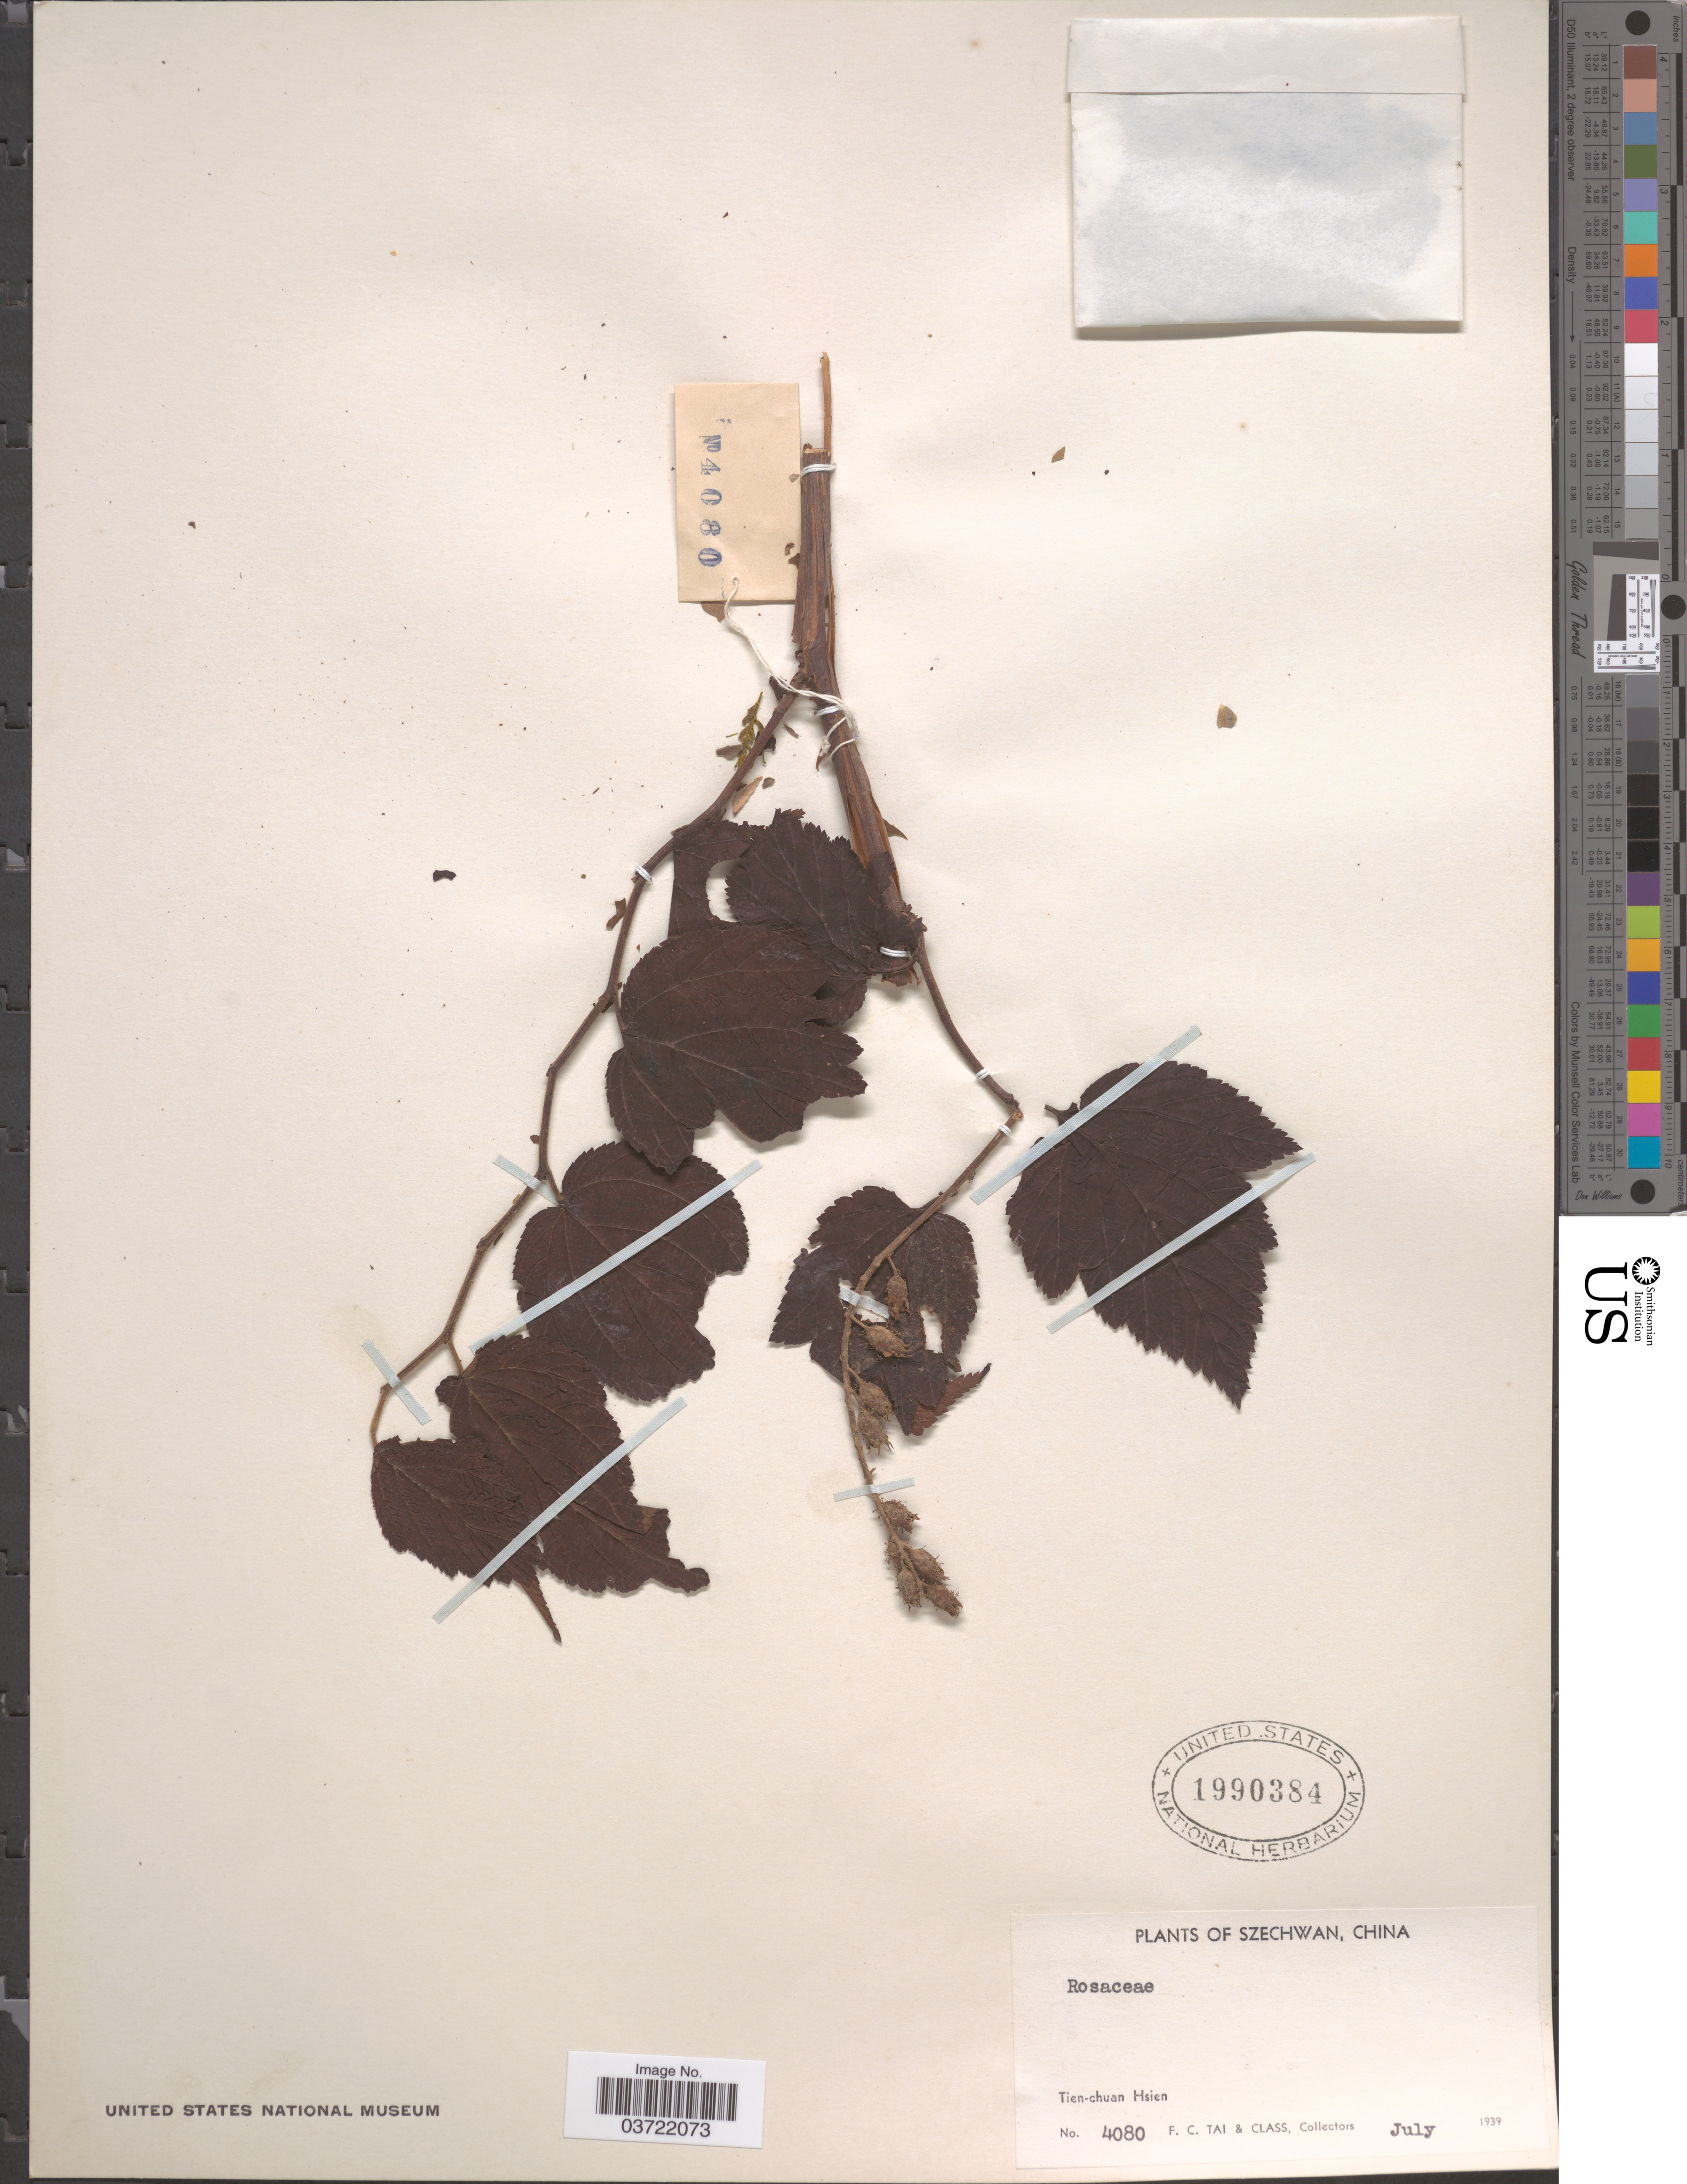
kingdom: Plantae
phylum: Tracheophyta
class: Liliopsida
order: Poales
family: Juncaceae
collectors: F. Tai & Class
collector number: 4080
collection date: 1939-07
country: China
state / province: Sichuan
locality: Szechwan. Tien-chuan Hsien.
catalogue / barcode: US 1990384